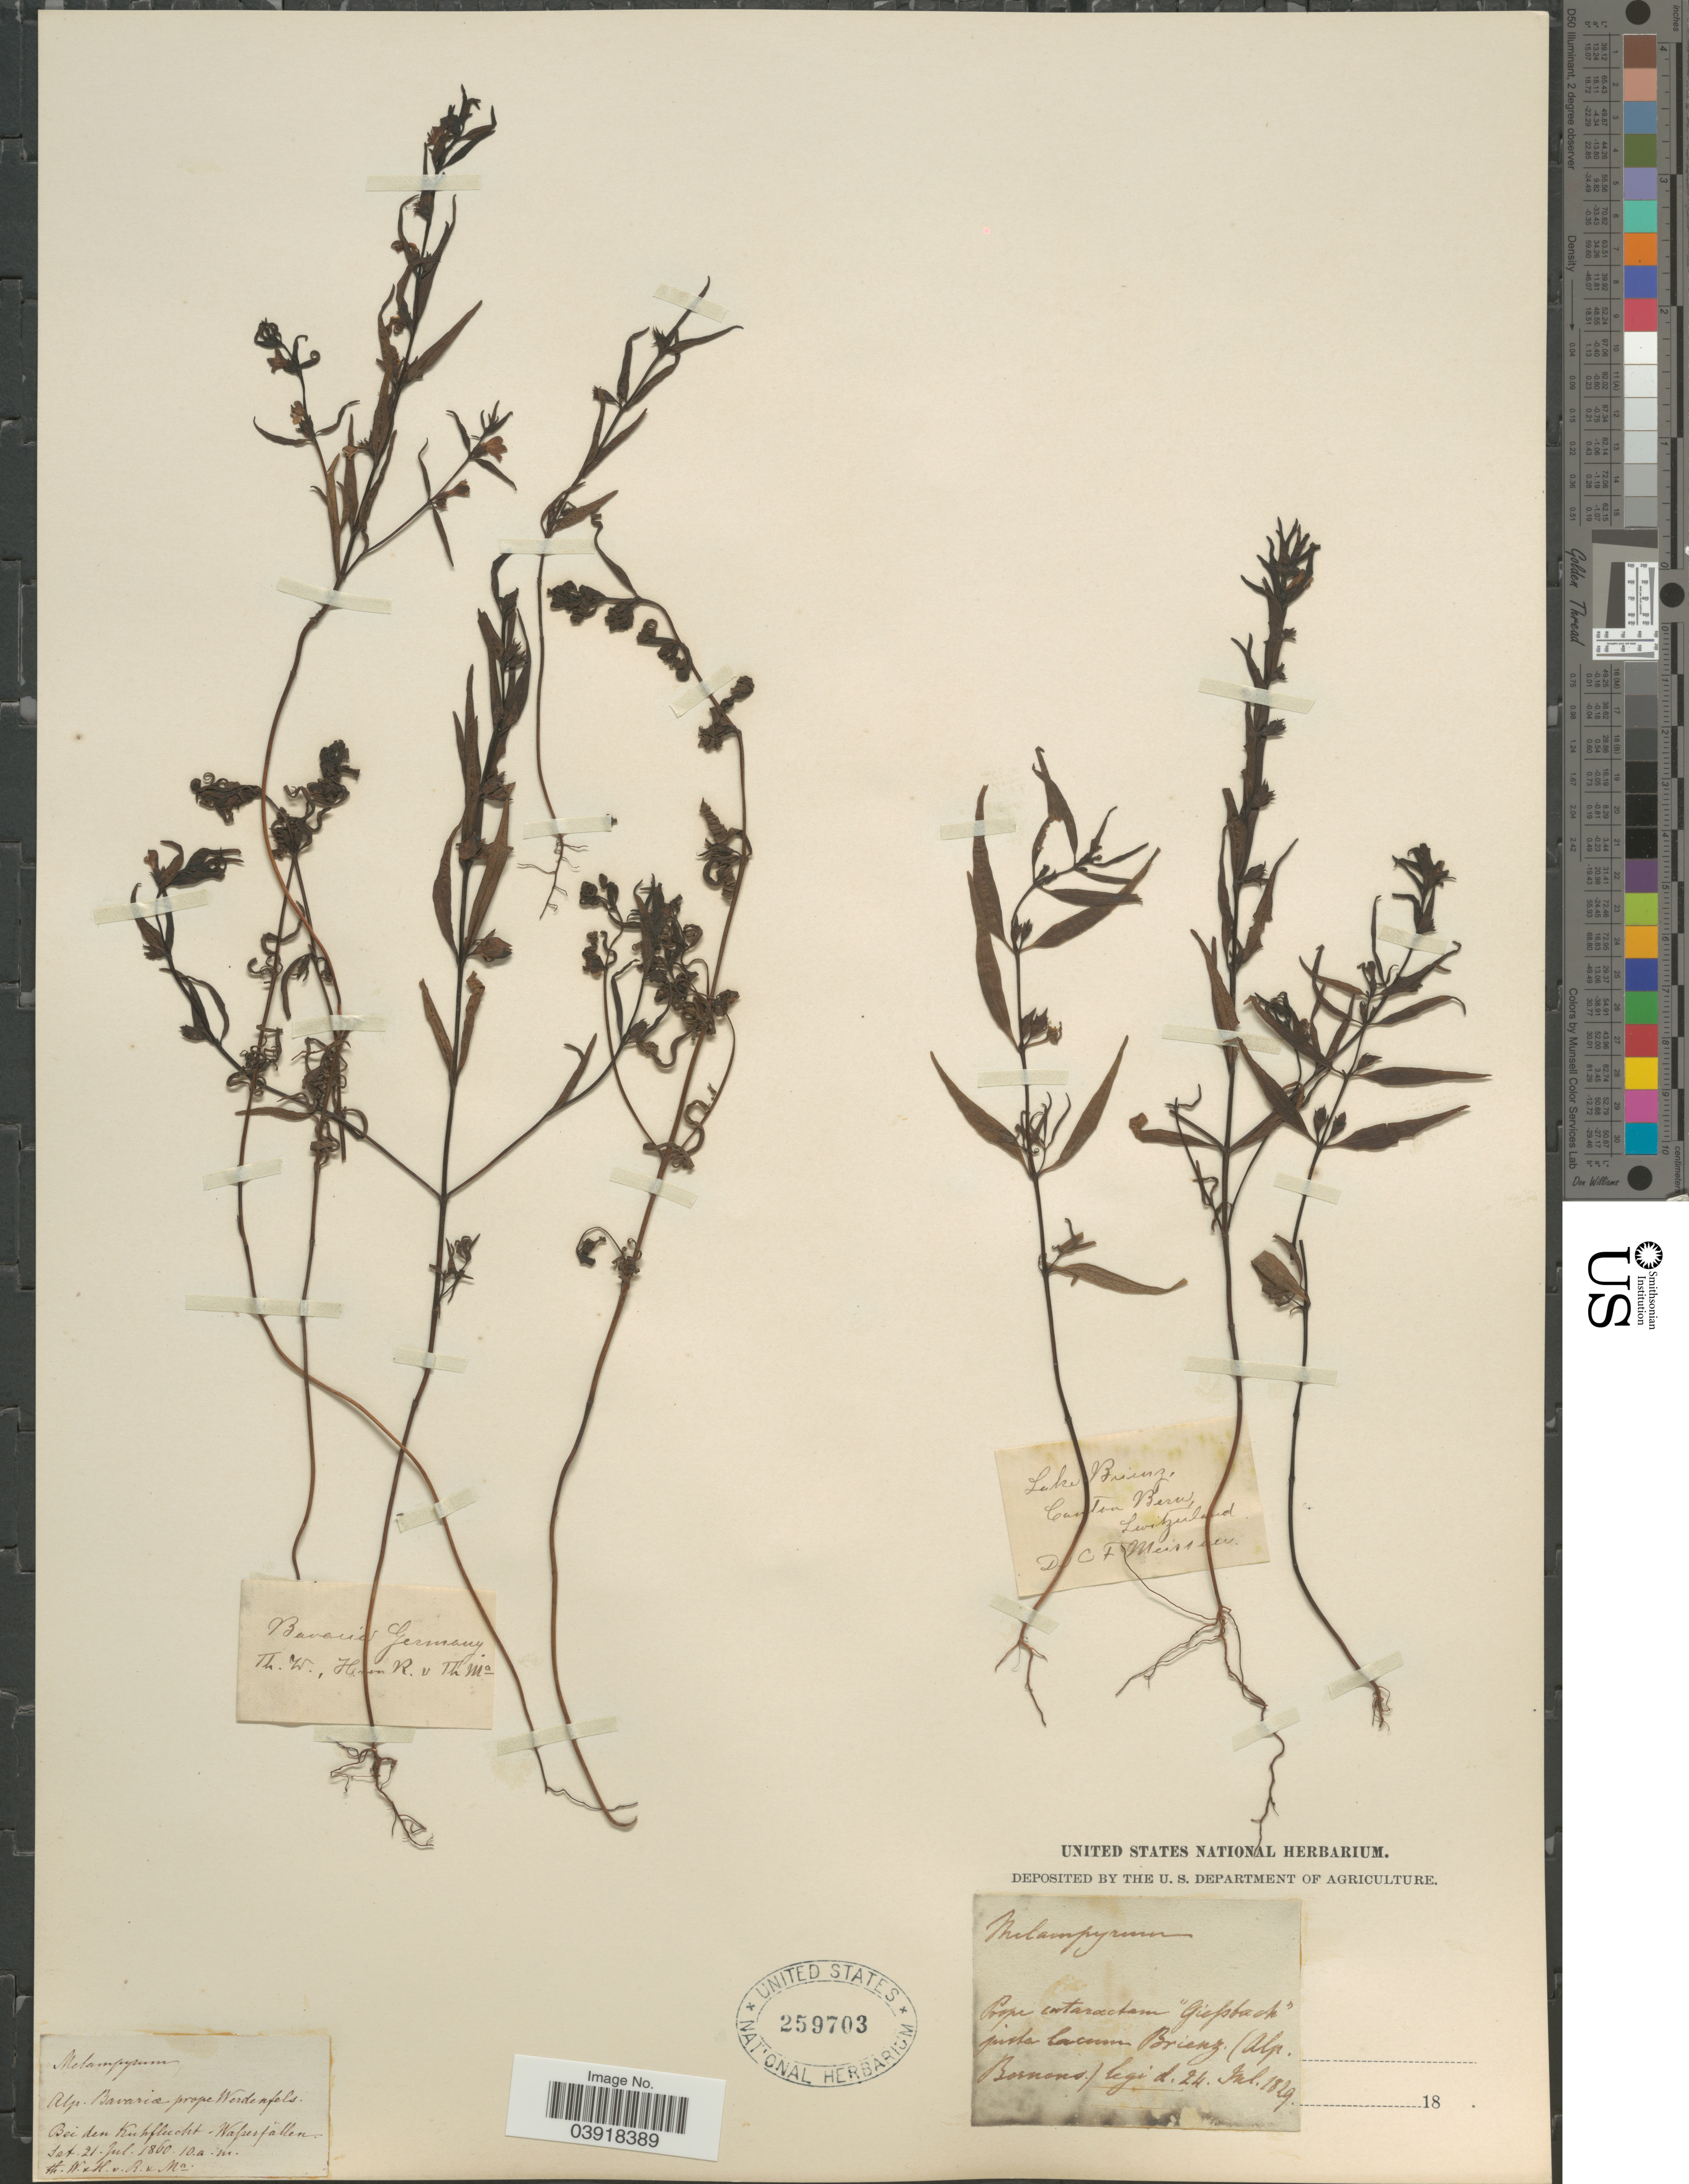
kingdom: Plantae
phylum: Tracheophyta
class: Magnoliopsida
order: Lamiales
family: Orobanchaceae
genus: Melampyrum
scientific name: Melampyrum sp.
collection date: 1860-07-21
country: Germany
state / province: Bayern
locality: Alp. Bavaria prope Werdenfels. Bei den Kuhflucht Wafserfallen.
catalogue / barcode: US 259703